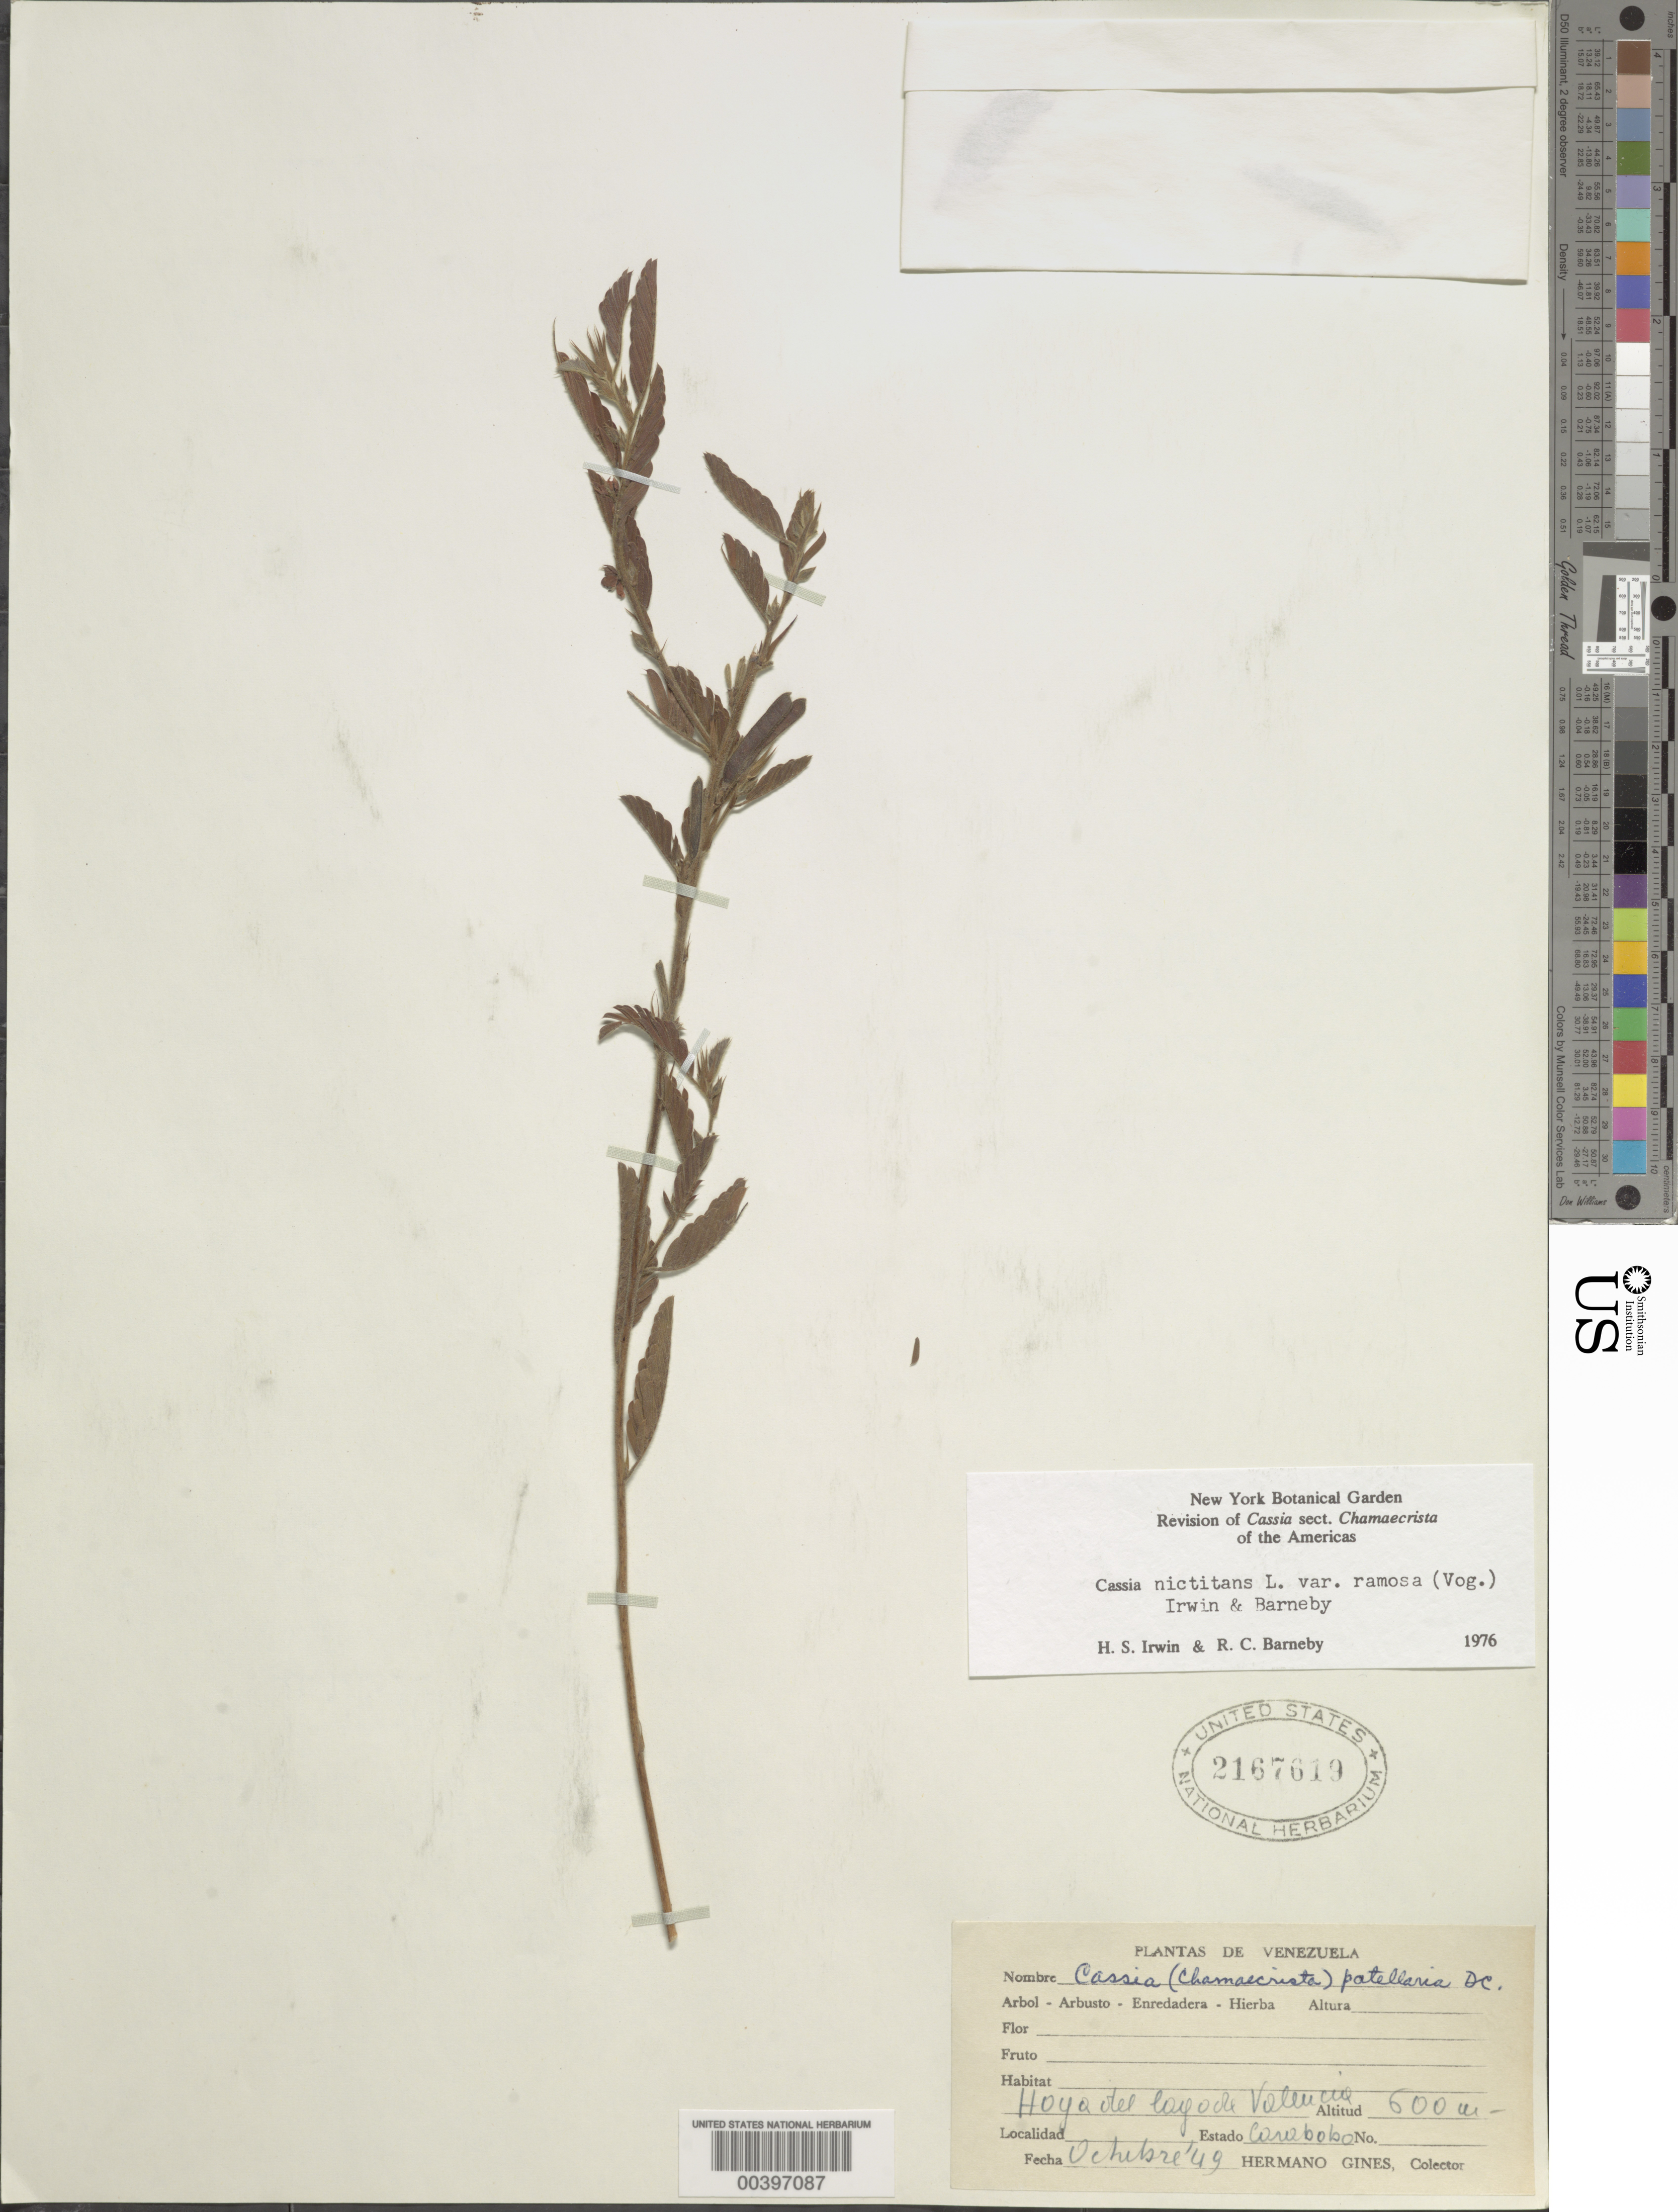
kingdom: Plantae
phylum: Tracheophyta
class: Magnoliopsida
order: Fabales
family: Fabaceae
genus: Chamaecrista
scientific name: Chamaecrista nictitans var. ramosa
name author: (Vogel) H.S. Irwin & Barneby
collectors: Bro. Gines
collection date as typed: Oct 1949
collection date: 1949-10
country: Venezuela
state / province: Carabobo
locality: Hoya del logoda valencia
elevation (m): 600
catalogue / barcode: US 2167619